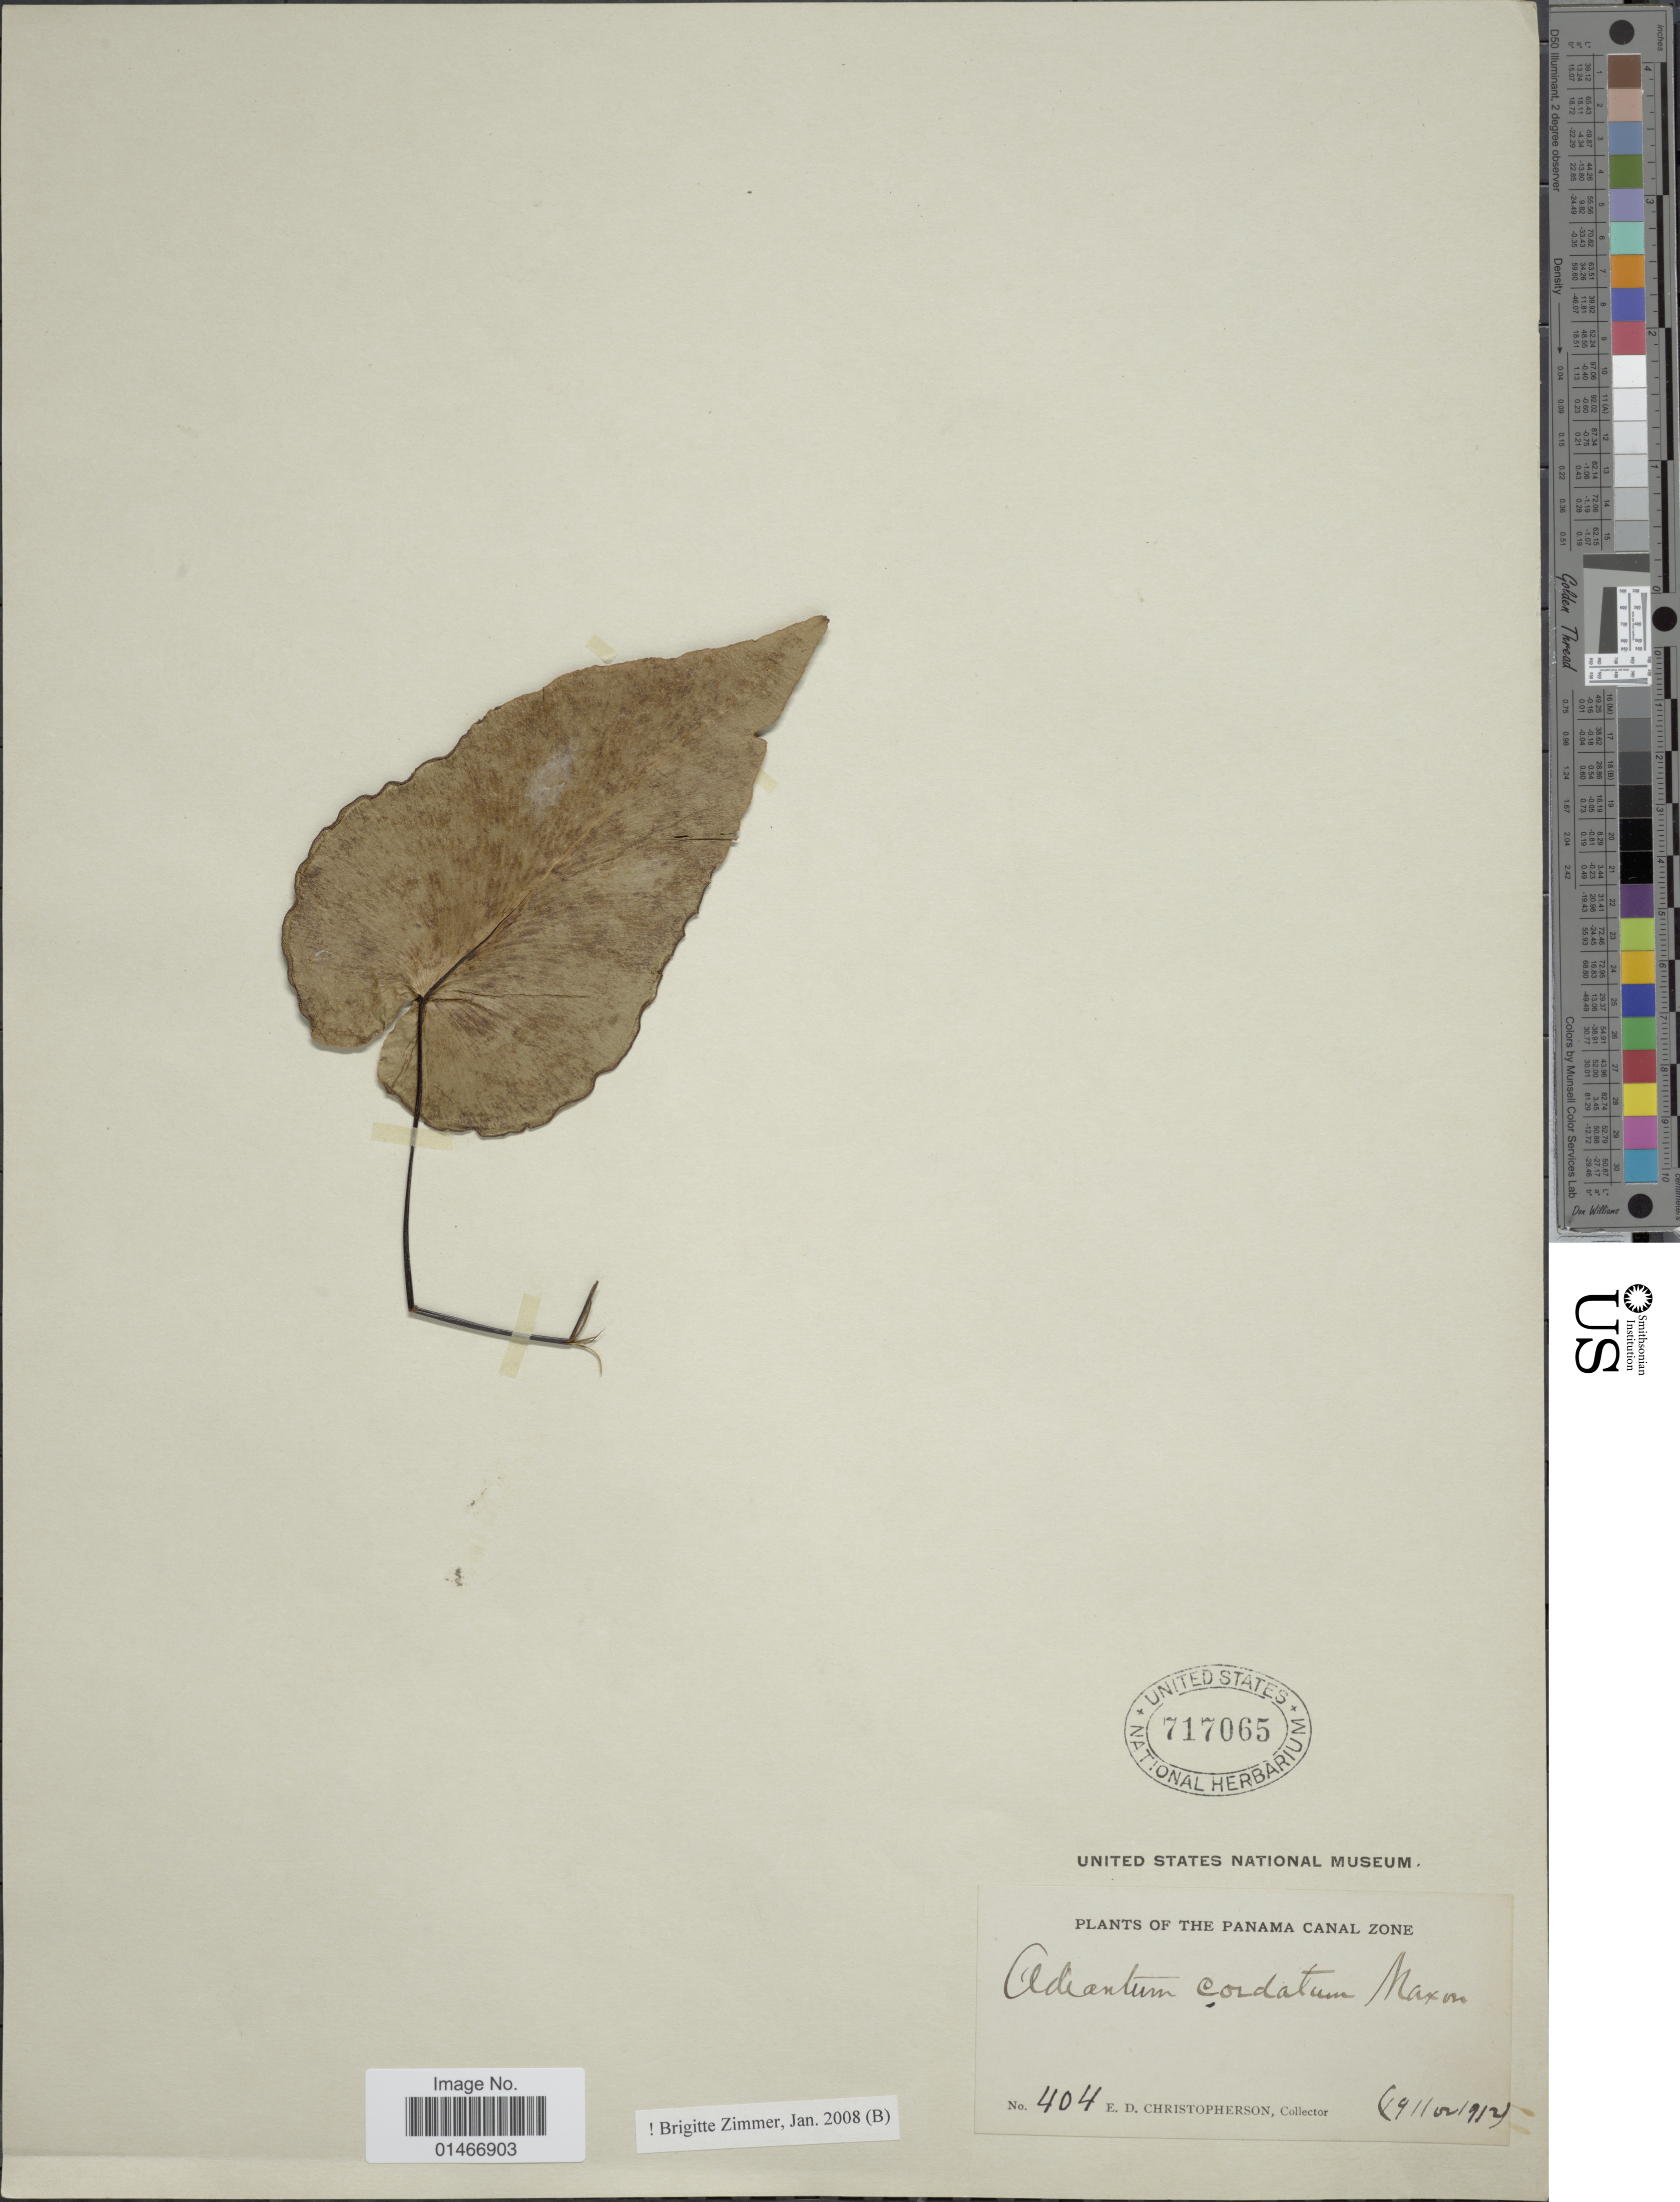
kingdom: Plantae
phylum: Tracheophyta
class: Polypodiopsida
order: Polypodiales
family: Pteridaceae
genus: Adiantum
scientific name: Adiantum cordatum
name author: Maxon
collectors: E. D. Christophersen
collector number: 404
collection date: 1911/1912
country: Panama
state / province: Colón / Panamá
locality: The Panama Canal Zone.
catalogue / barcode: US 717065